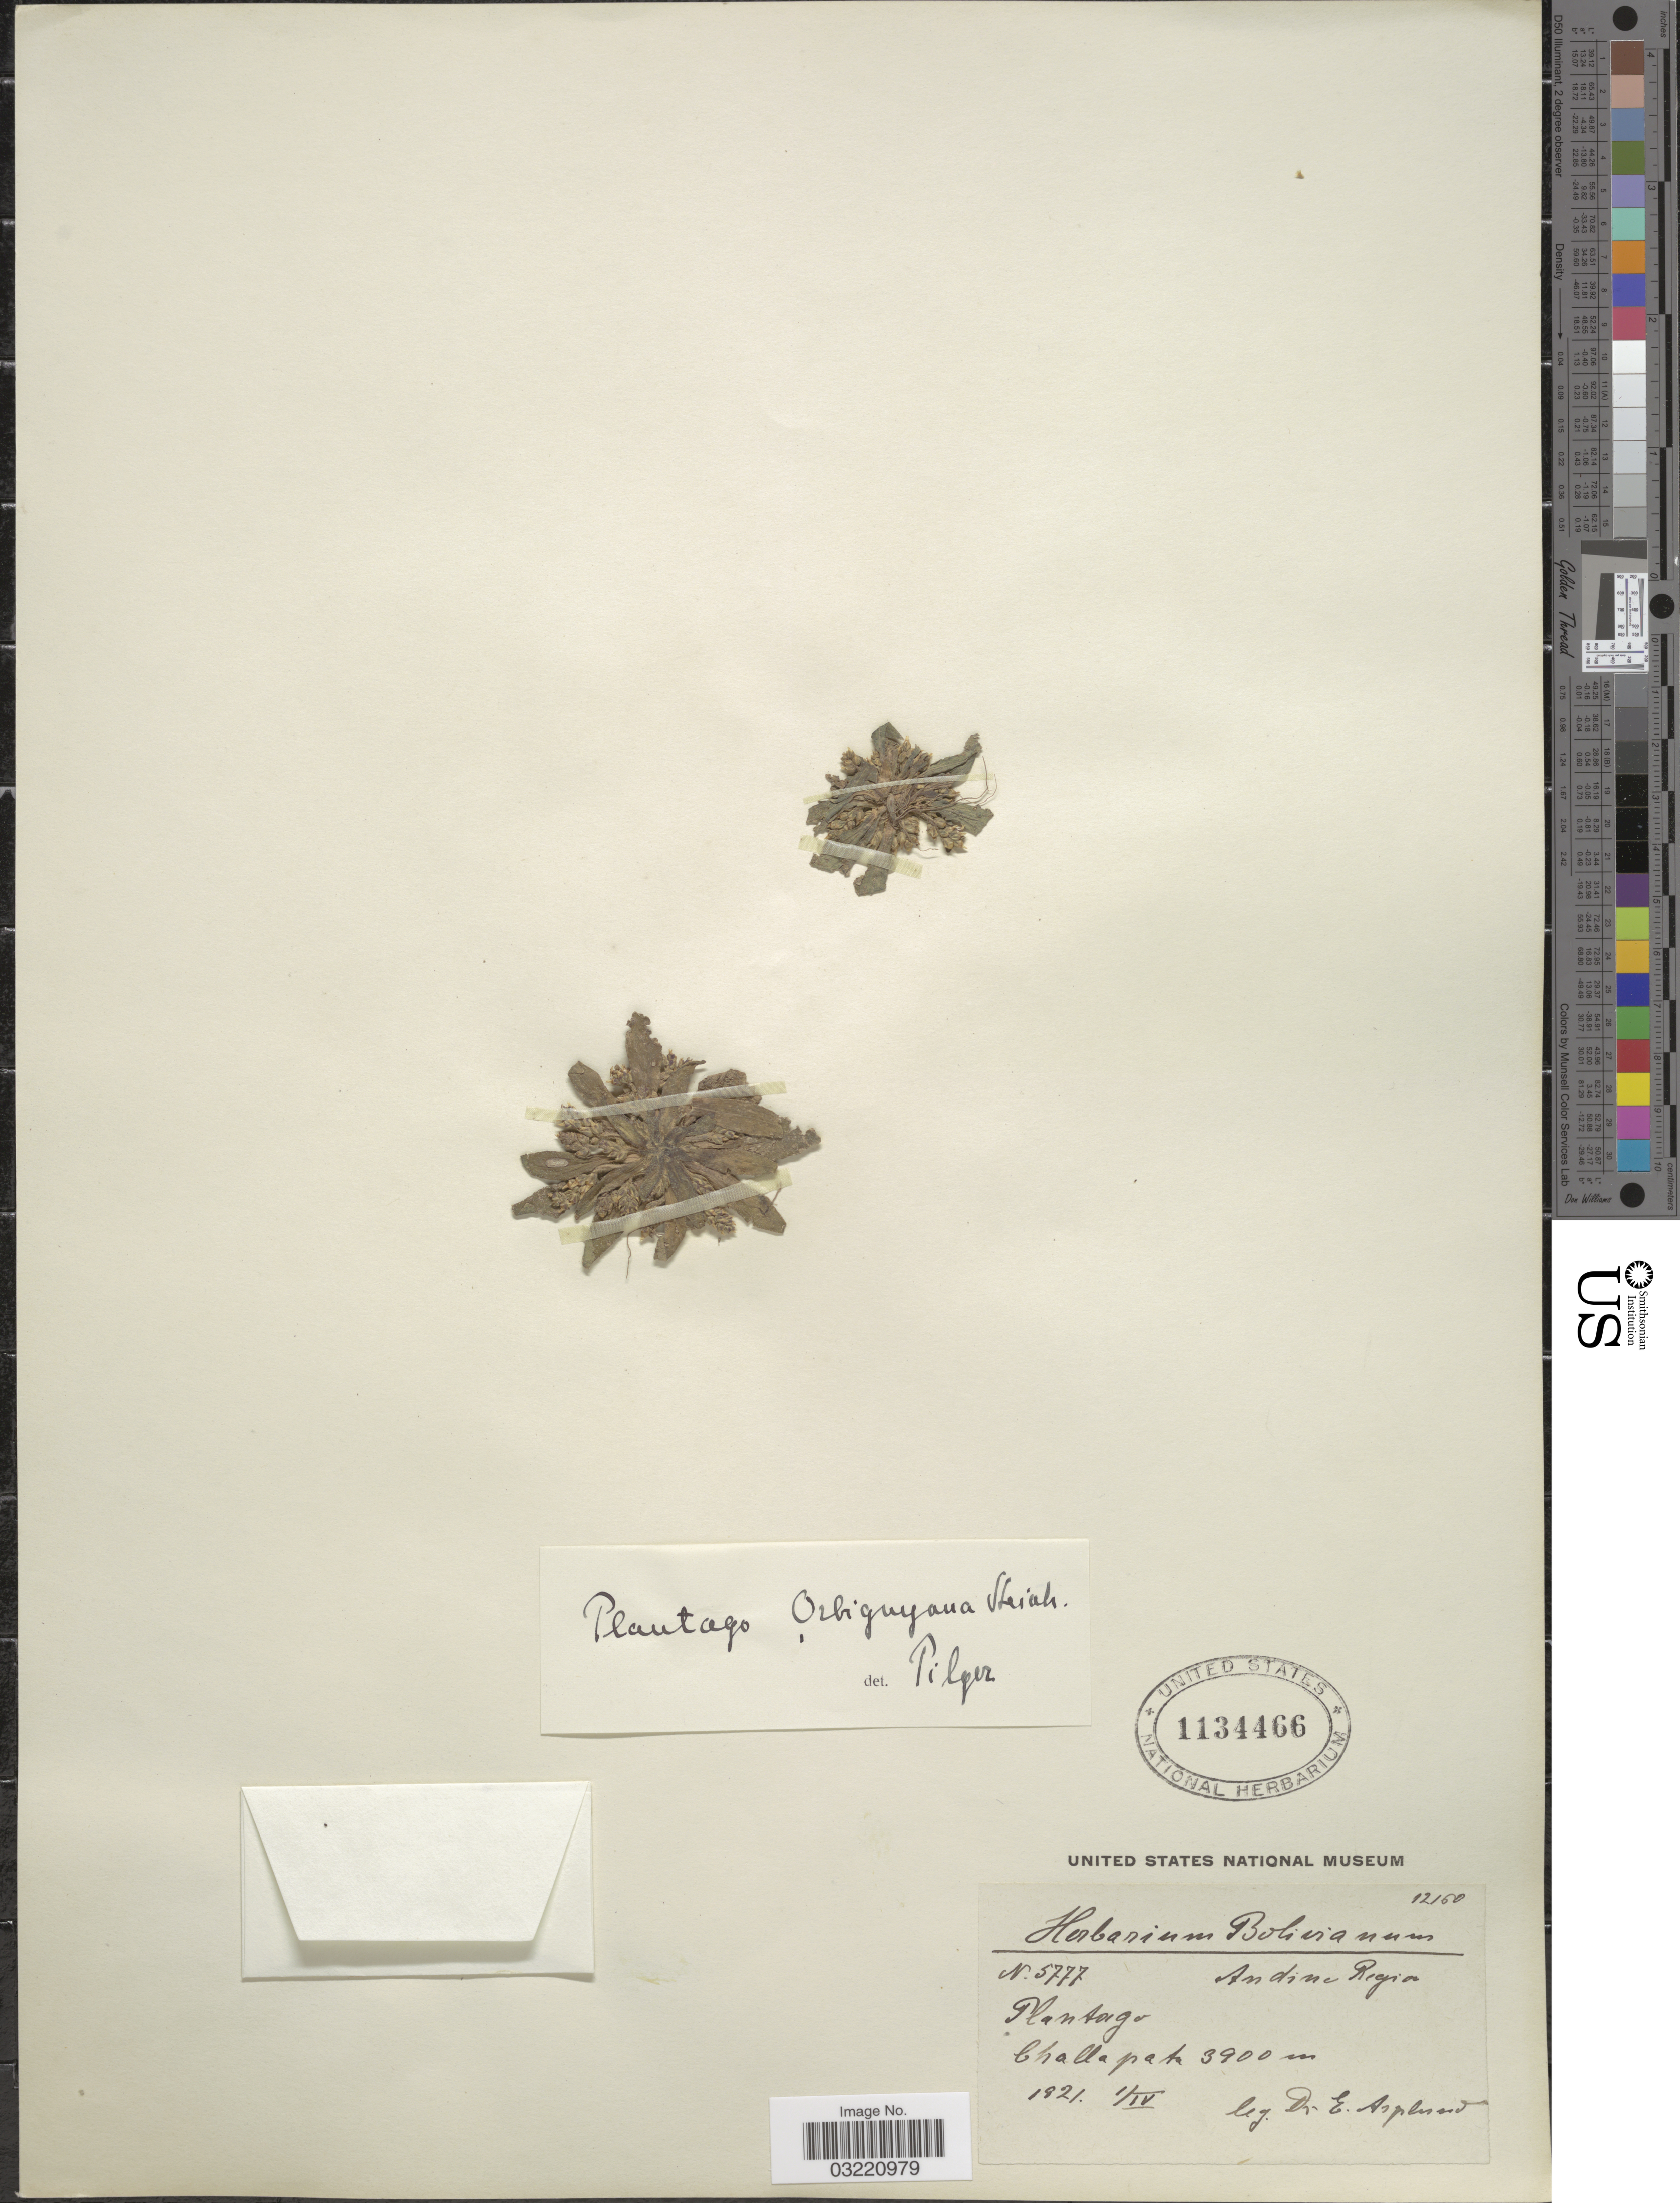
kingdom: Plantae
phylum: Tracheophyta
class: Magnoliopsida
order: Lamiales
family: Plantaginaceae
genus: Plantago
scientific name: Plantago orbignyana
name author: Steinh. ex Decne.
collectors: E. Asplund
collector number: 5777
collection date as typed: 1921 1/IV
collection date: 1921-04-01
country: Bolivia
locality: Andine Region. Challapata.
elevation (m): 3900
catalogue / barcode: US 1134466